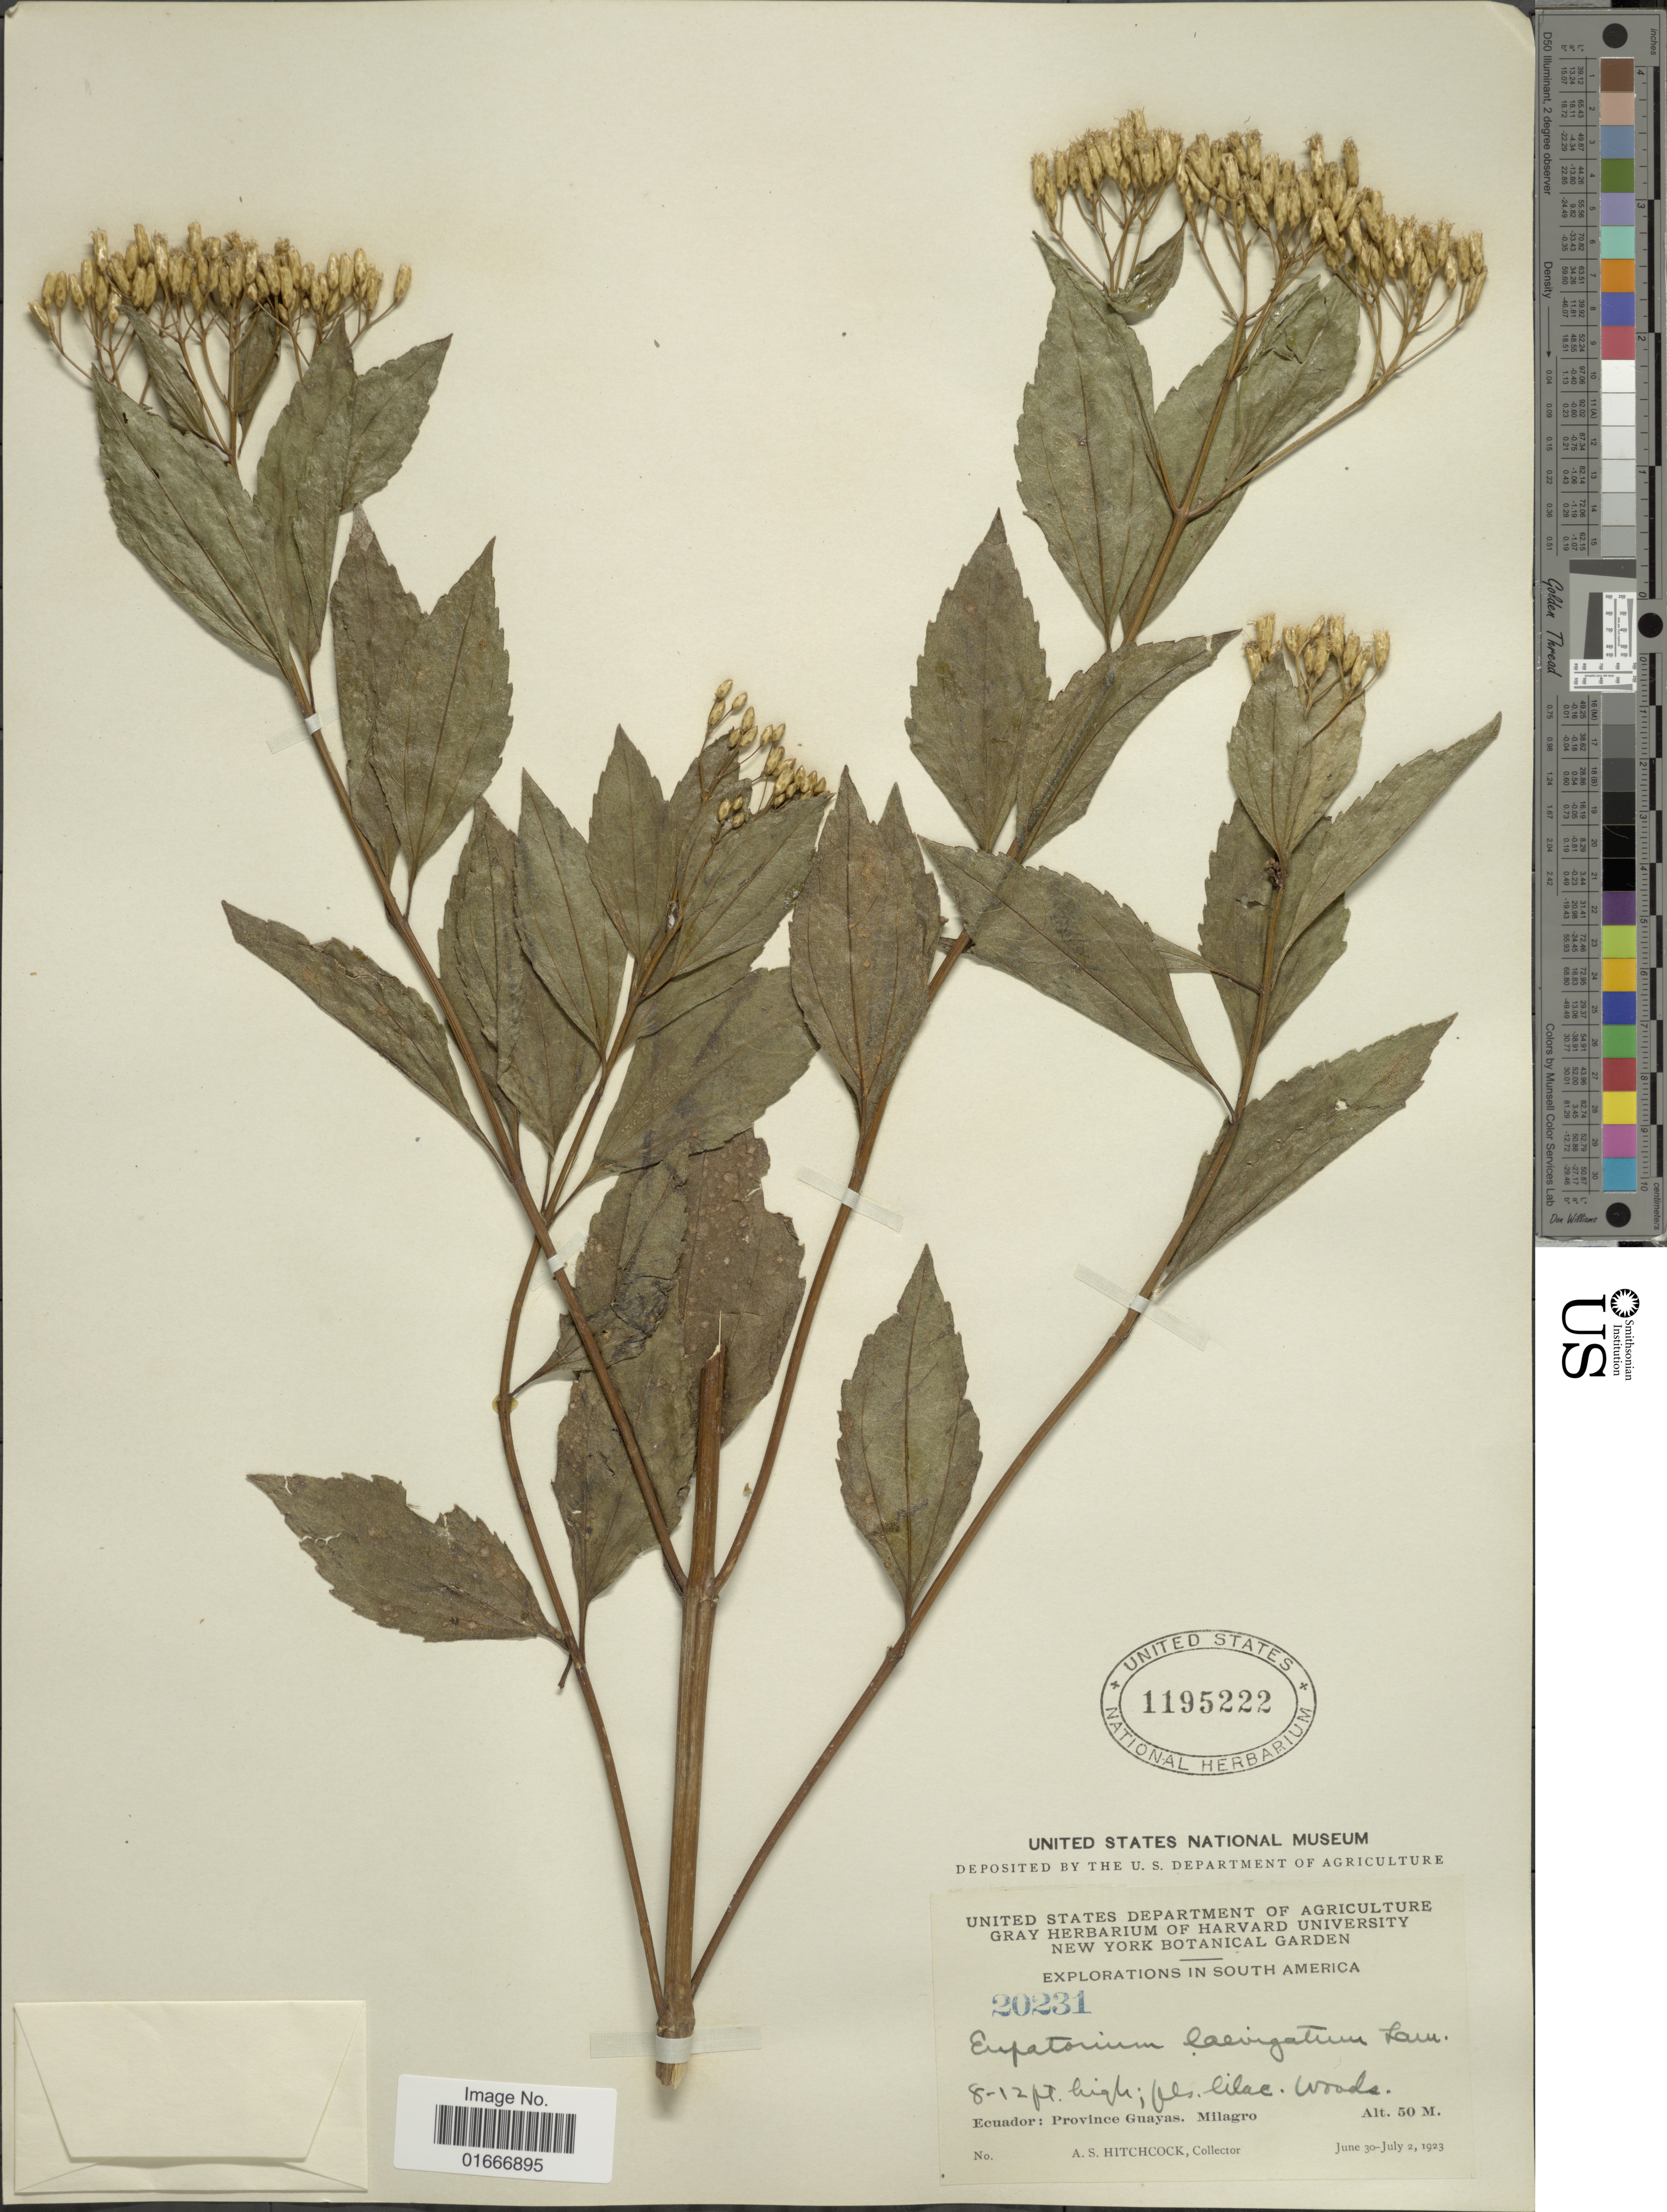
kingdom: Plantae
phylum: Tracheophyta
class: Magnoliopsida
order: Asterales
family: Asteraceae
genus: Chromolaena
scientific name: Chromolaena laevigata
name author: (Lam.) R.M. King & H. Rob.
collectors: A. S. Hitchcock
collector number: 20231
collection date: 1923-06-30/1923-07-02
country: Ecuador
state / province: Guayas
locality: Ecuador: Province Guayas. Milagro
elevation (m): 50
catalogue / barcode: US 1195222